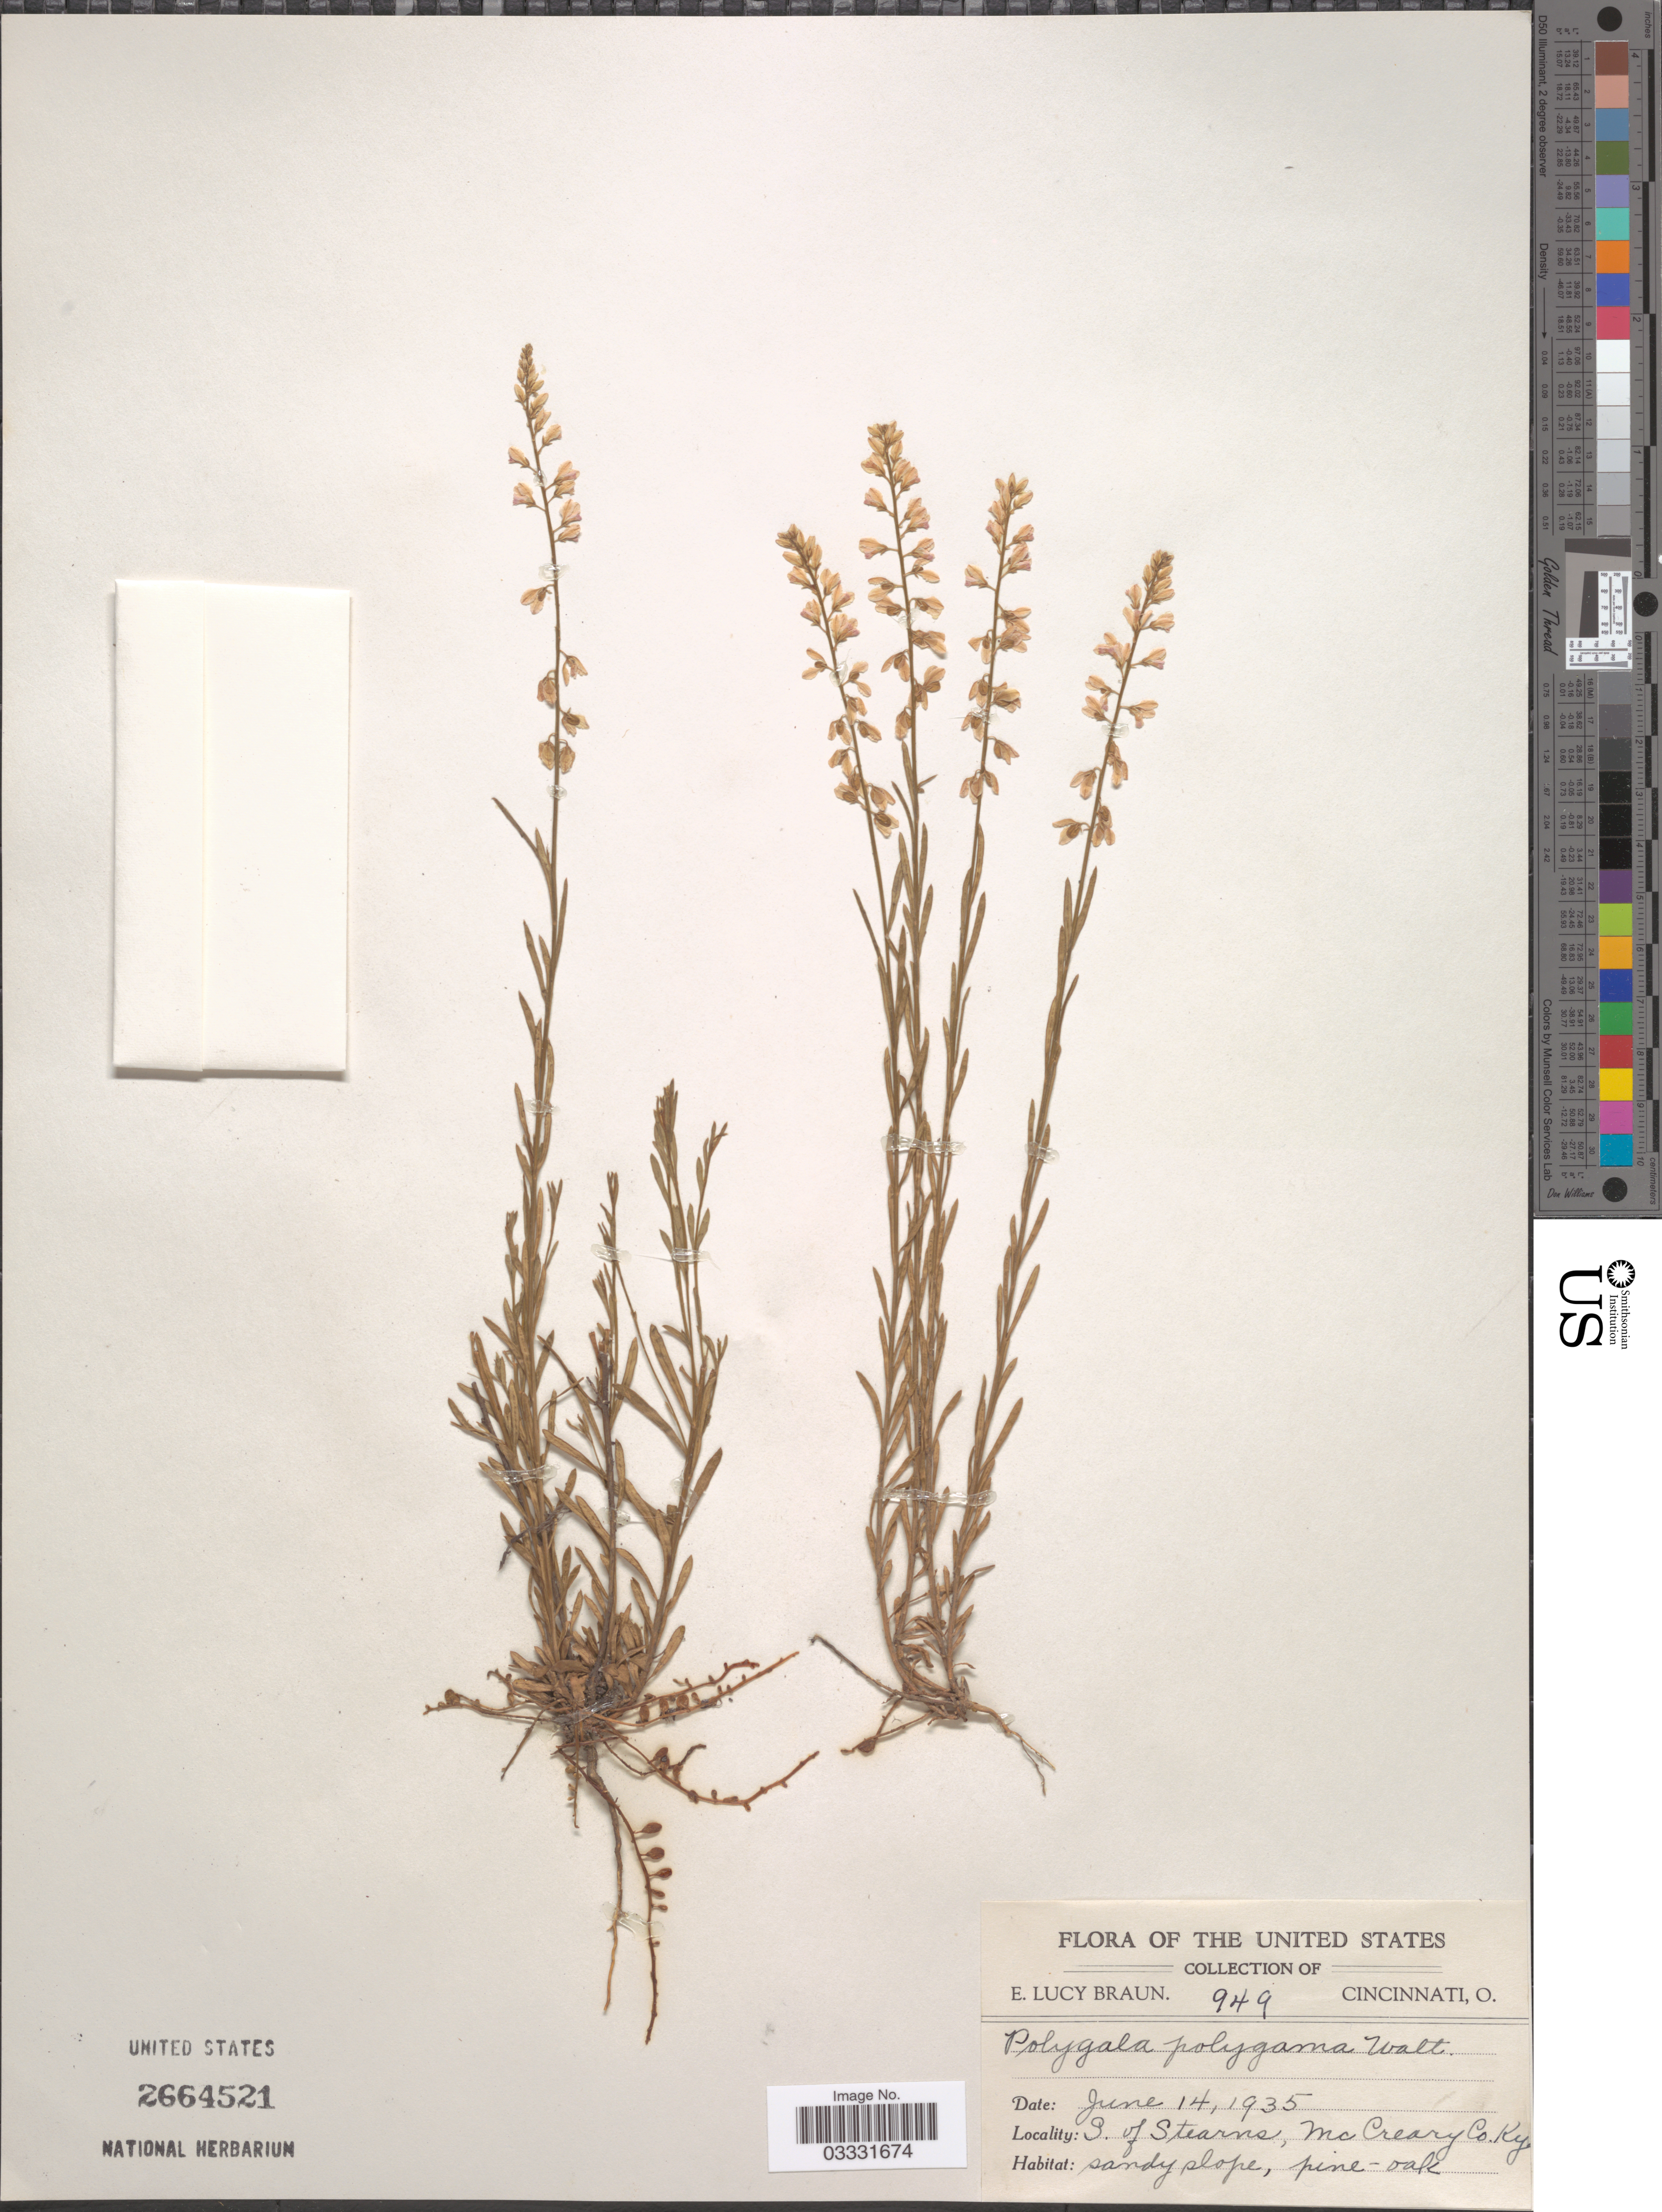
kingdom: Plantae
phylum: Tracheophyta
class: Magnoliopsida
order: Fabales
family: Polygalaceae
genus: Polygala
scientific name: Polygala polygama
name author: Walter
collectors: E. L. Braun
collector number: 949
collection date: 1935-06-14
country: United States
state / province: Kentucky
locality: S. of Stearns, McCreary Co.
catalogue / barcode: US 2664521